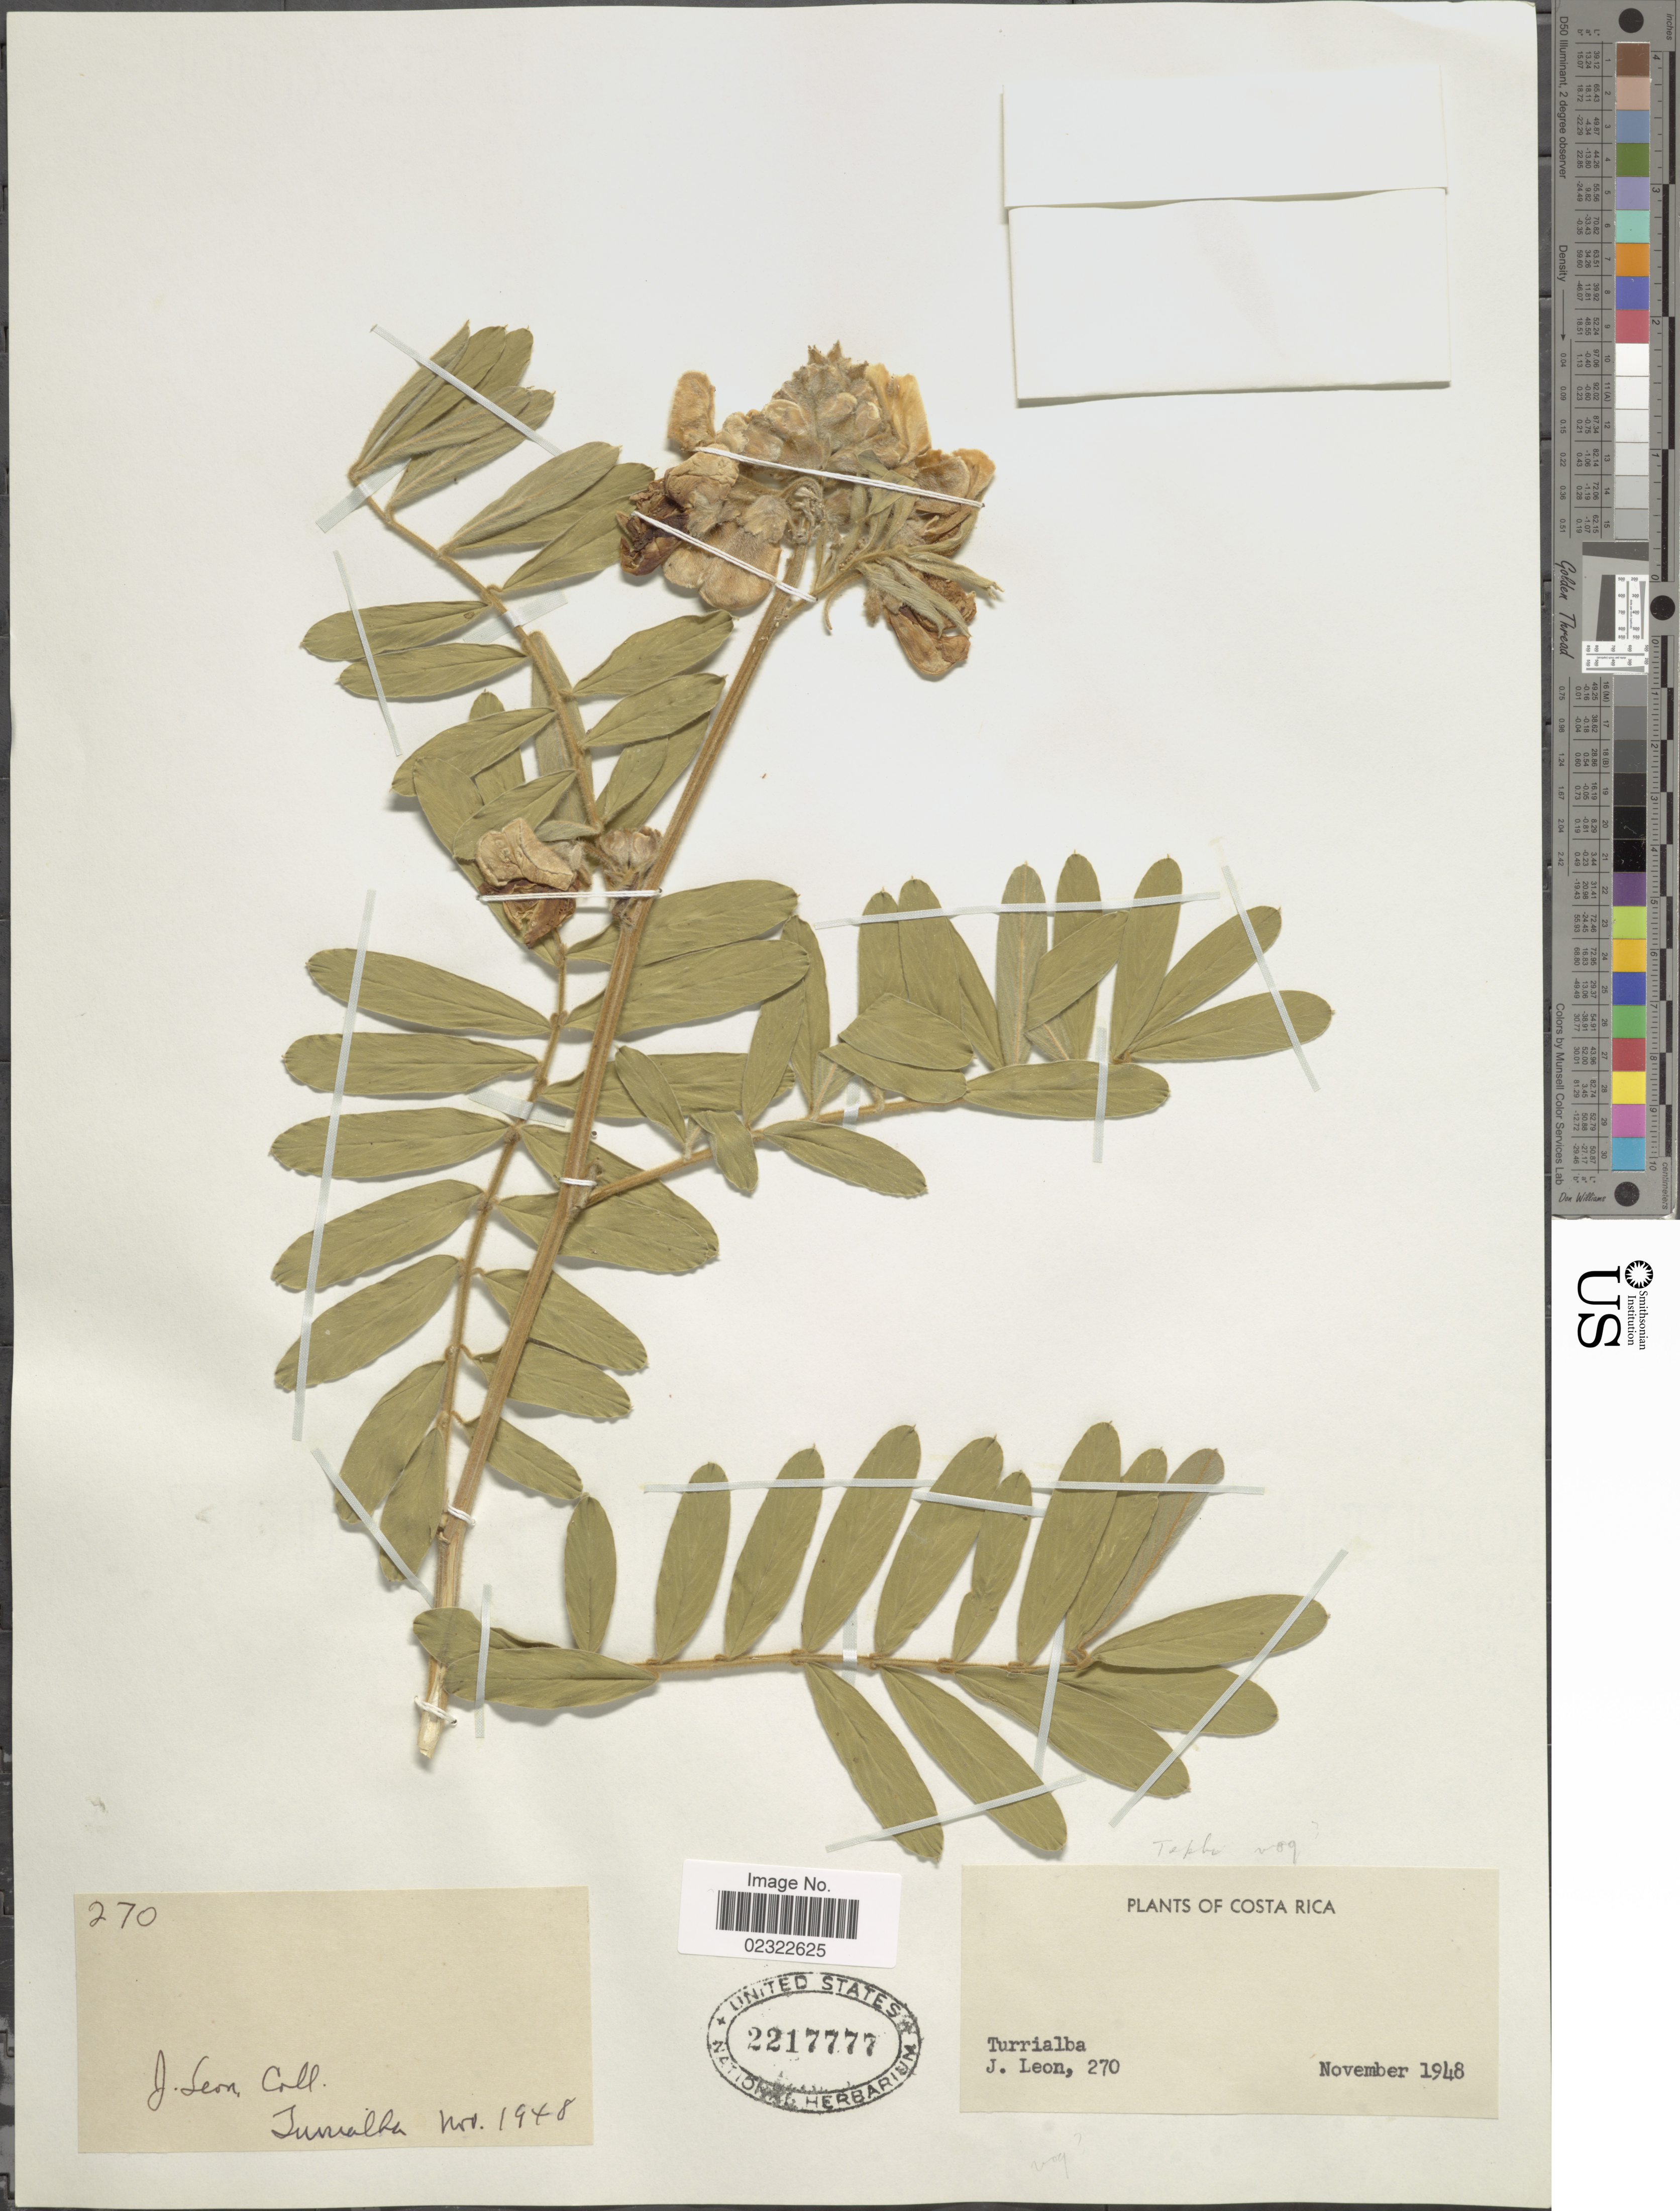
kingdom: Plantae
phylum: Tracheophyta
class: Magnoliopsida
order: Fabales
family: Fabaceae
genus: Tephrosia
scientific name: Tephrosia vogelii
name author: Hook. f.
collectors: J. León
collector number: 270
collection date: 1948-11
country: Costa Rica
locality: Turrialba.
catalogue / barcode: US 2217777